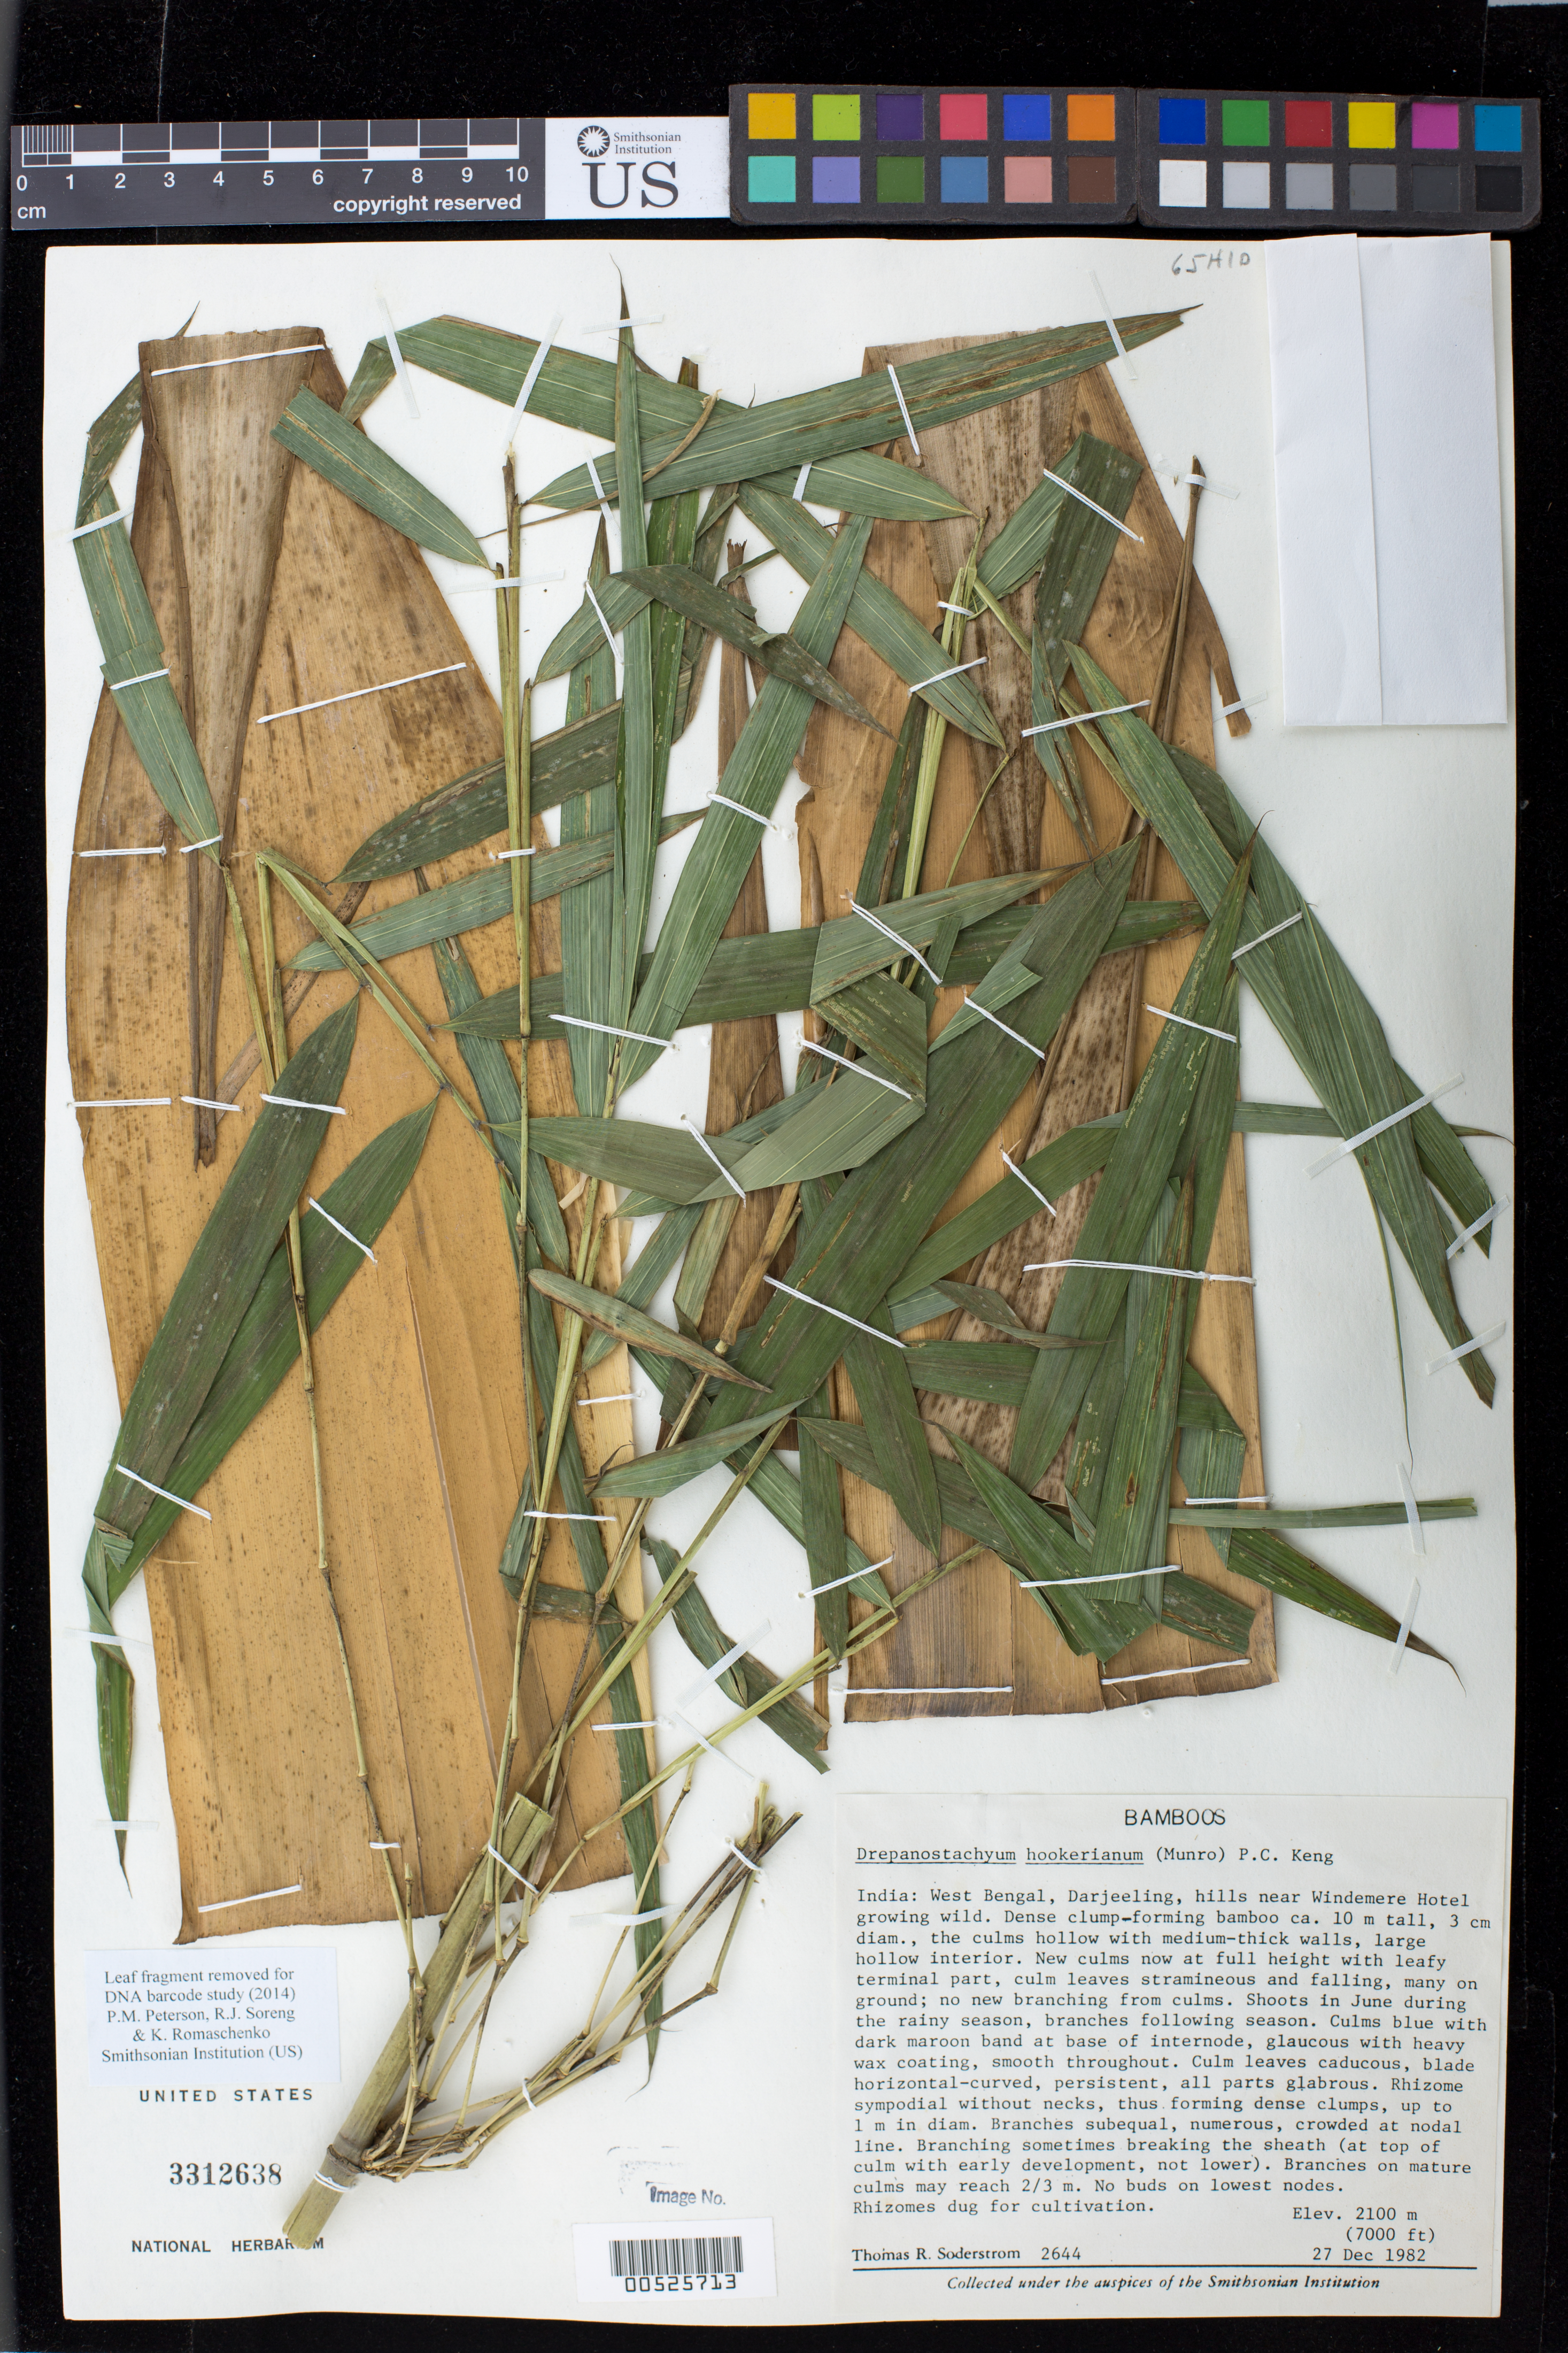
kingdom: Plantae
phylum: Tracheophyta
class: Liliopsida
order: Poales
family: Poaceae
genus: Drepanostachyum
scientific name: Drepanostachyum hookerianum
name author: (Munro) Keng f.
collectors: T. R. Soderstrom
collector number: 2644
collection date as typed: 27 Dec 1982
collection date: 1982-12-27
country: India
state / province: West Bengal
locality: West Bengal, Darjeeling, hills near Windemere Hotel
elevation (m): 2100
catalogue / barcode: US 3312638